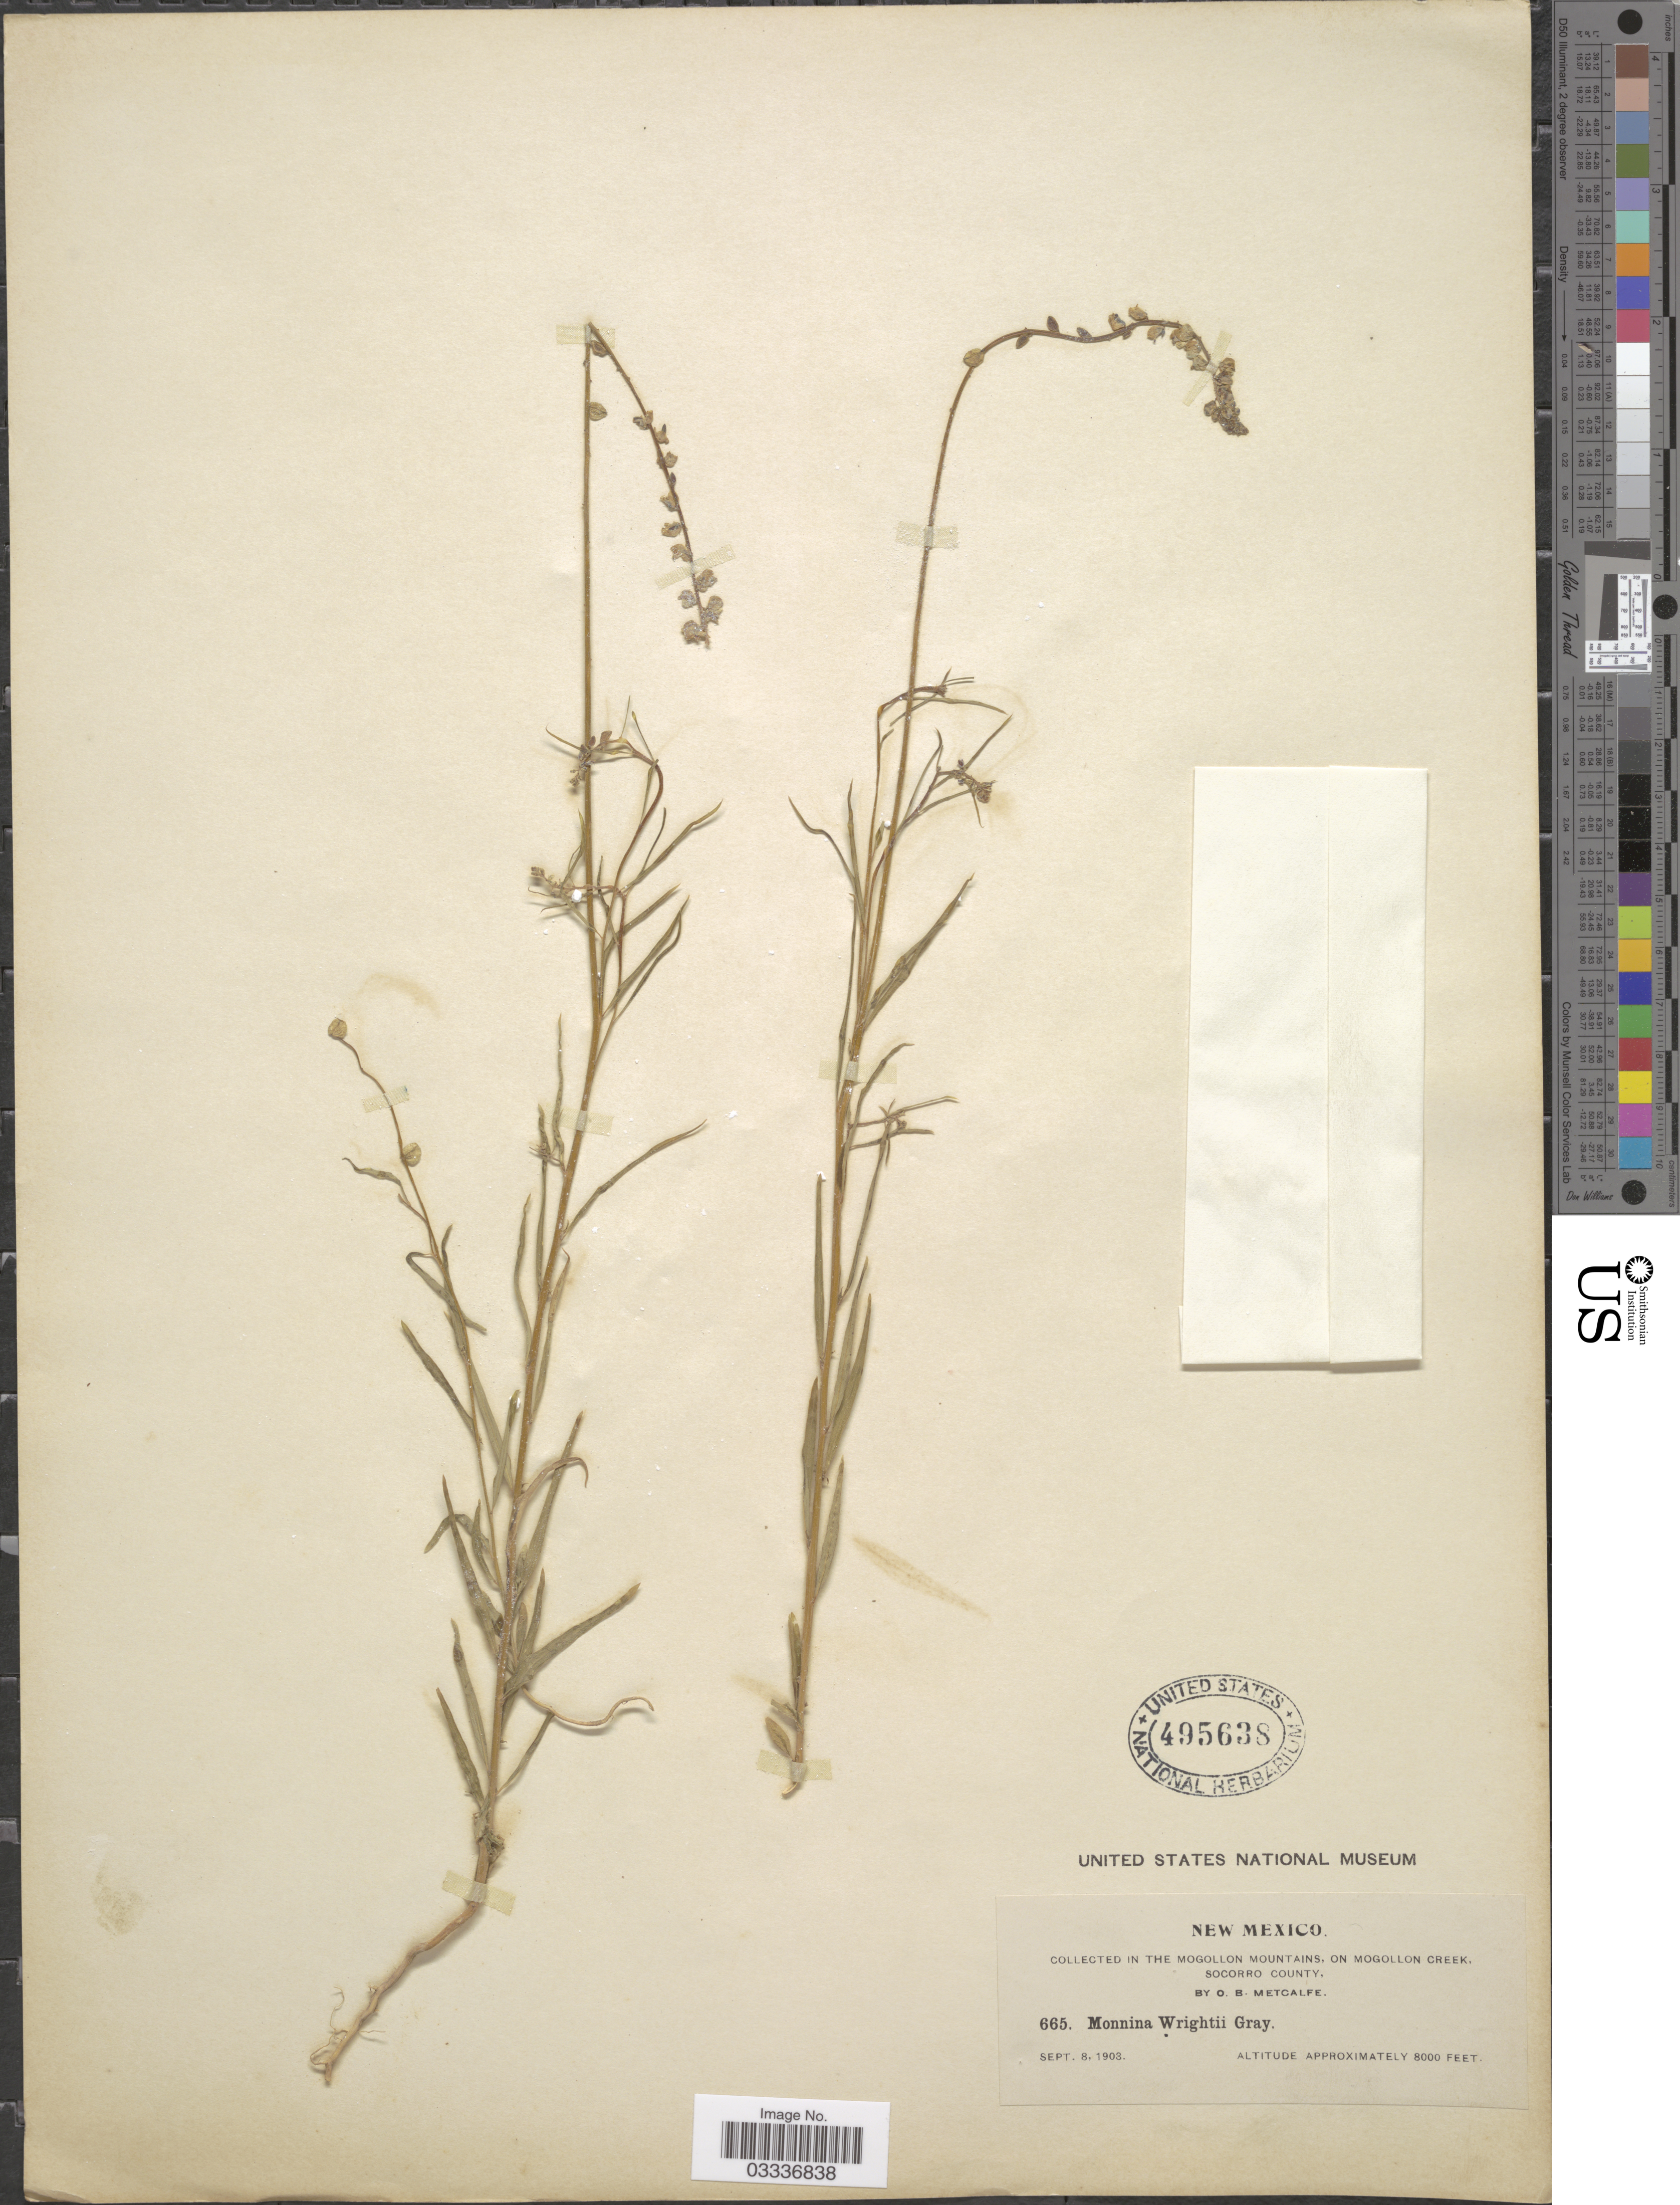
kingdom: Plantae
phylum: Tracheophyta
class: Magnoliopsida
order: Fabales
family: Polygalaceae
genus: Monnina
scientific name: Monnina wrightii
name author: A. Gray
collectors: O. B. Metcalfe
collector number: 665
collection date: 1903-09-08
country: United States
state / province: New Mexico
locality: In the Mogollon Mountains, on Mogollon Creek, Socorro County.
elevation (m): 2438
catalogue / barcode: US 495638